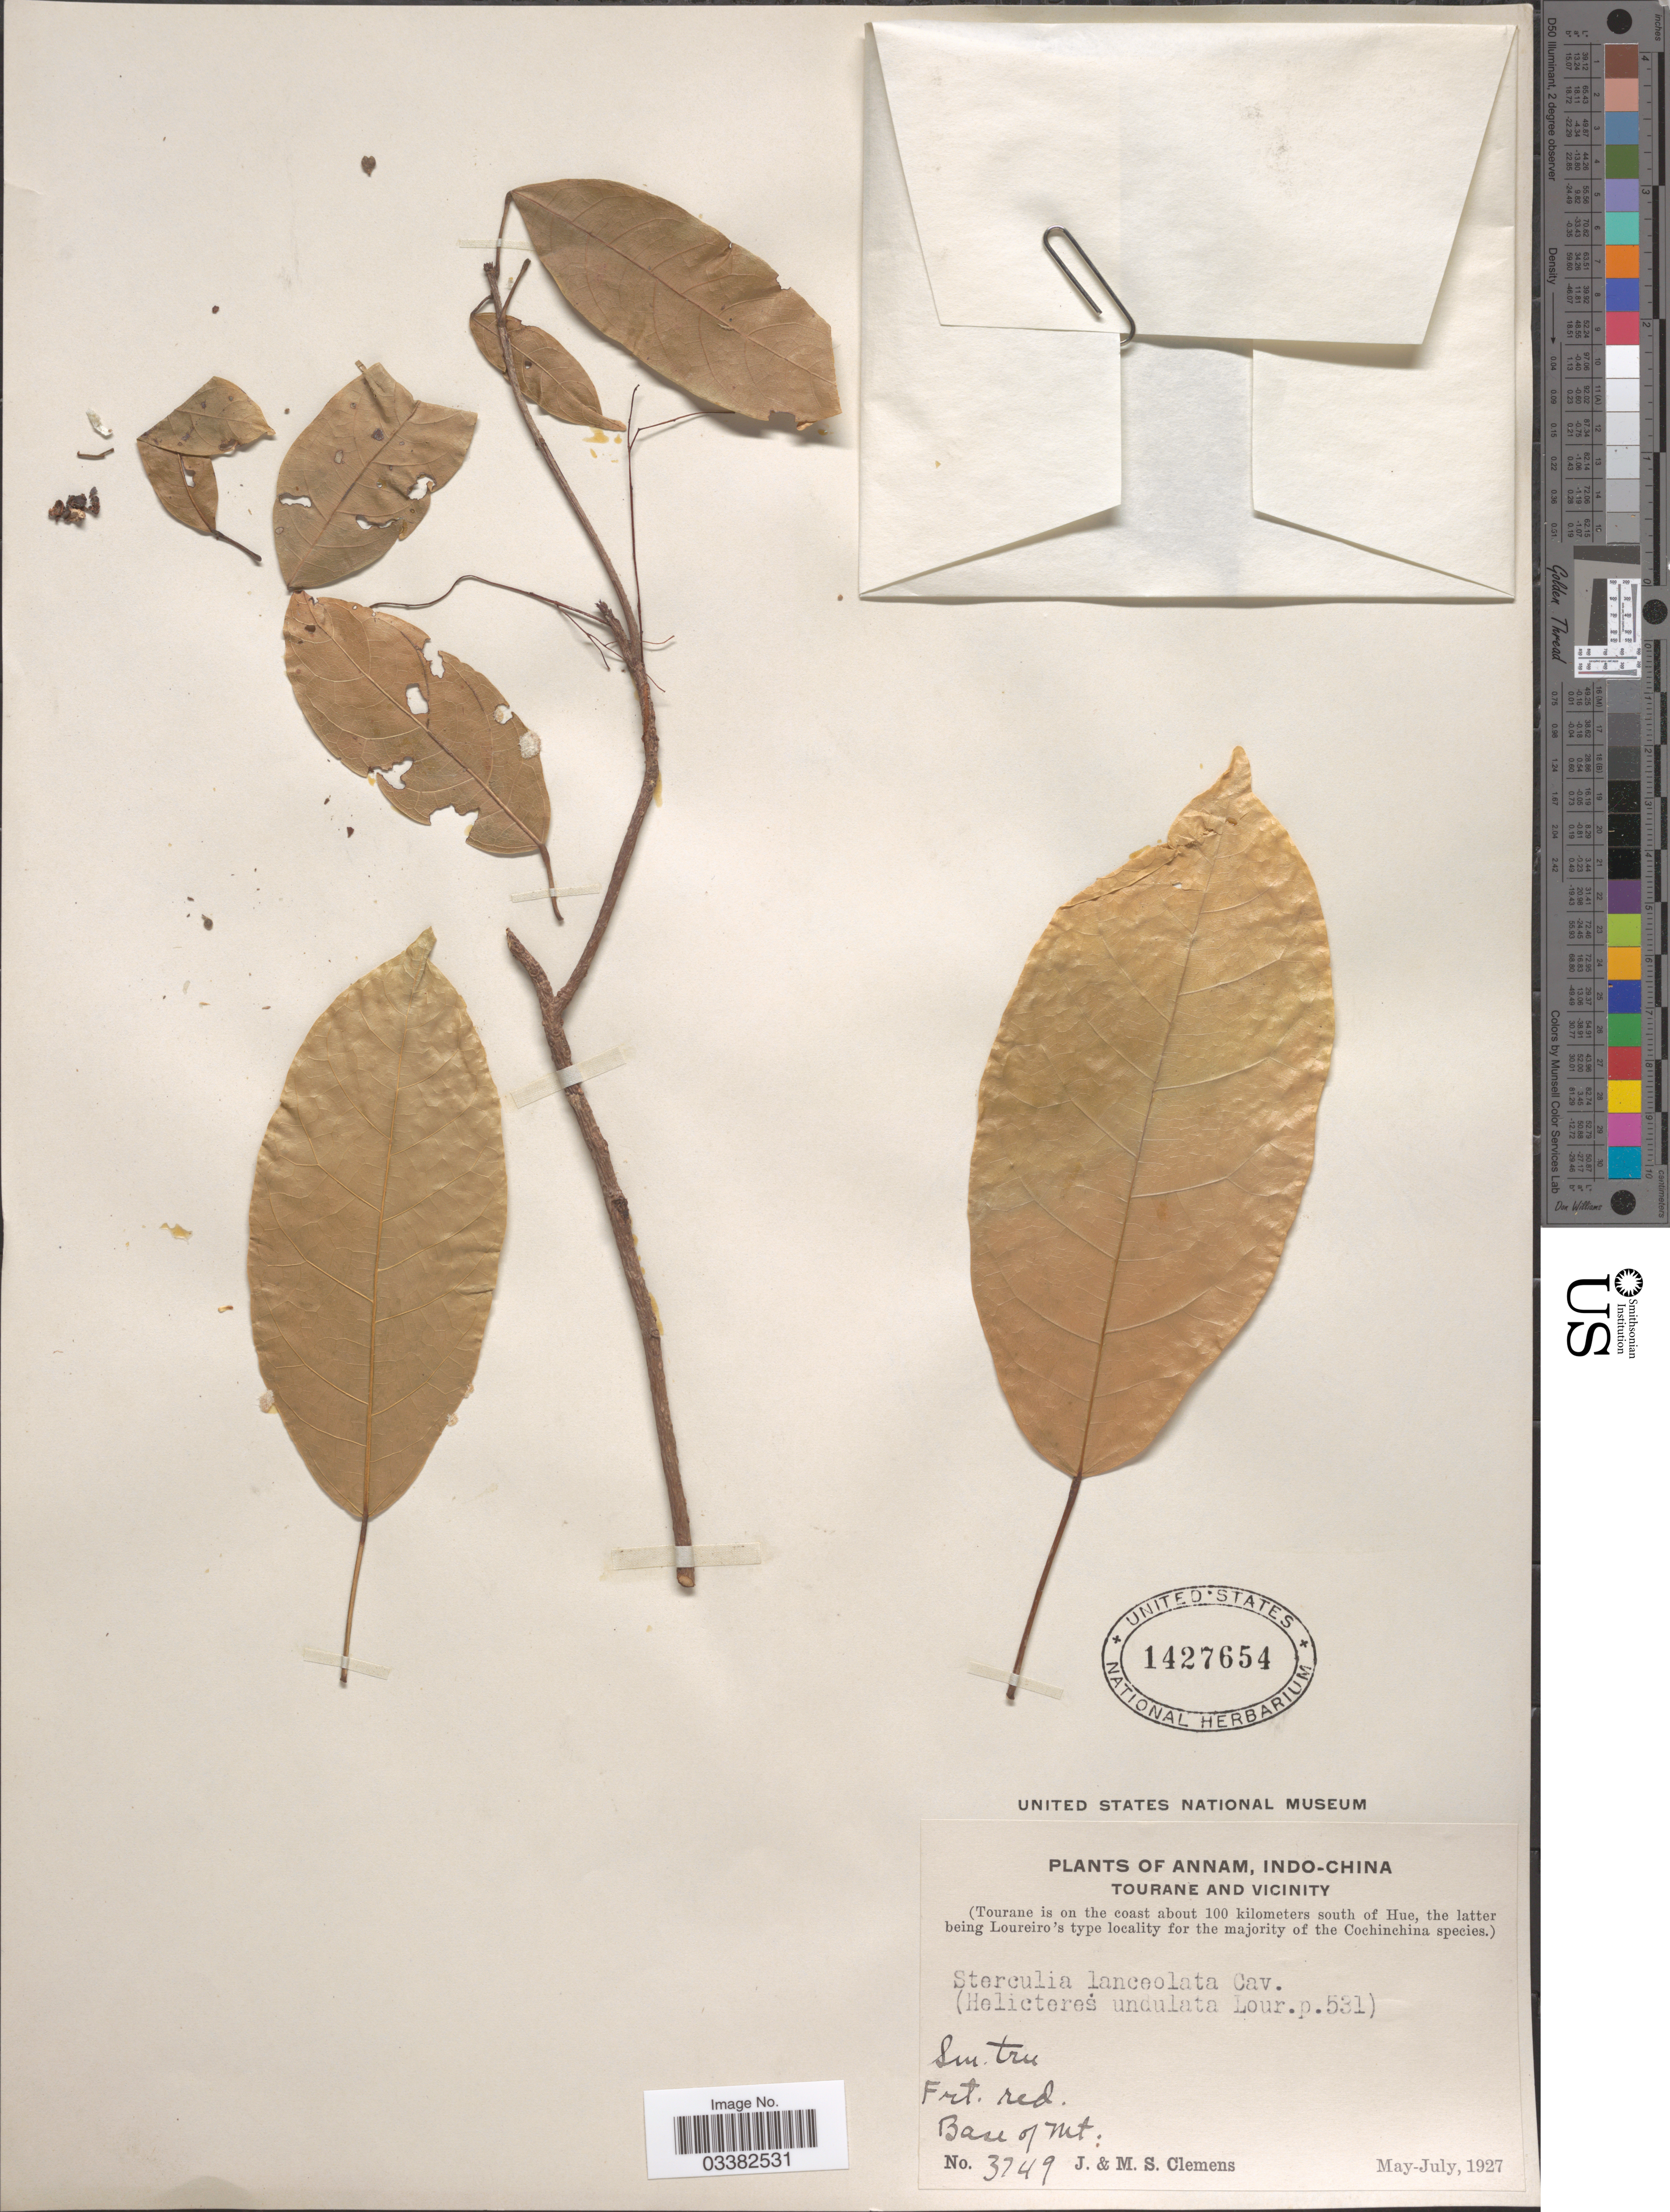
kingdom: Plantae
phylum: Tracheophyta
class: Magnoliopsida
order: Malvales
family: Malvaceae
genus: Sterculia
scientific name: Sterculia lanceolata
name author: Cav.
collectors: J. Clemens & M. S. Clemens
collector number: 3749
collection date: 1927-05/1927-07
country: Vietnam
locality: Annam, Indo-China. Tourane and vicinity. (Tourane is on the coast about 100 kilometers south of Hue). Base of Mt.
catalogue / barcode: US 1427654